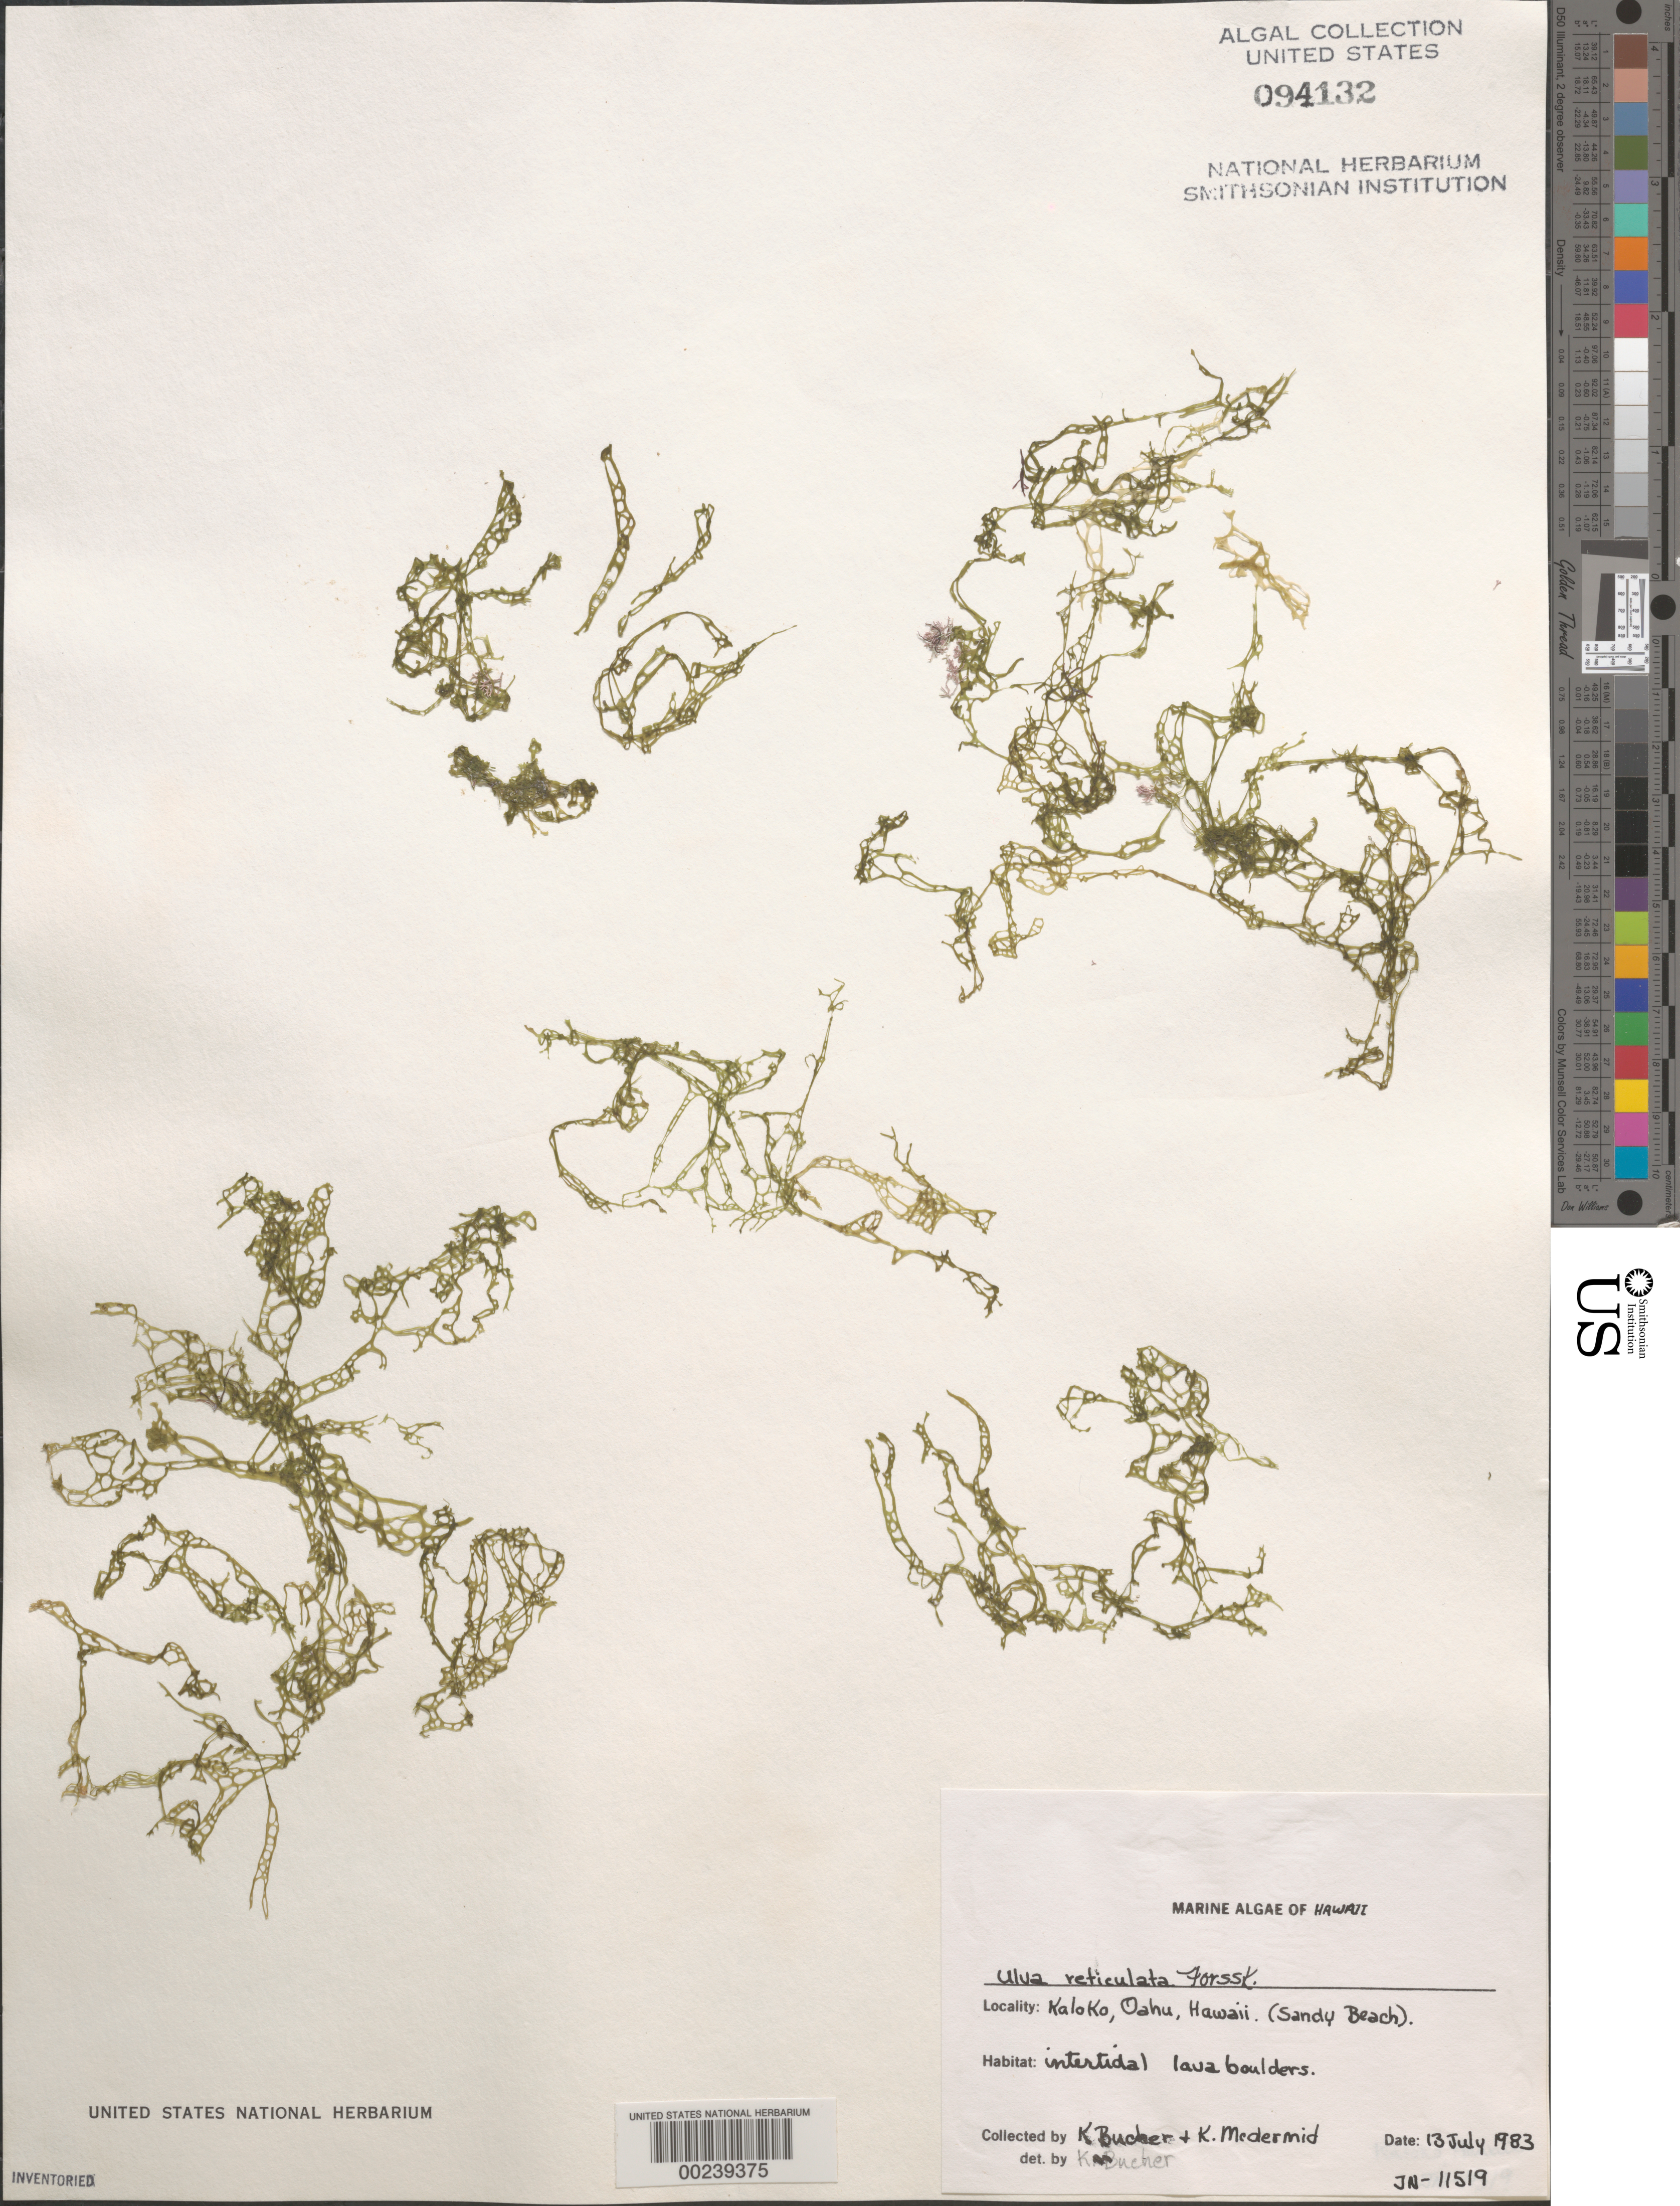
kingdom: Plantae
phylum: Chlorophyta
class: Ulvophyceae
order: Ulvales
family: Ulvaceae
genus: Ulva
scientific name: Ulva reticulata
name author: Forssk.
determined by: Bucher, Katina E.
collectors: K. E. Bucher & K. McDermid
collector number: Jn-11519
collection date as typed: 13 Jul 1983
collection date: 1983-07-13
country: United States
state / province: Hawaii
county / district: Honolulu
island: Oahu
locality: Kaloko, Sandy Beach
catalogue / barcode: US 94132